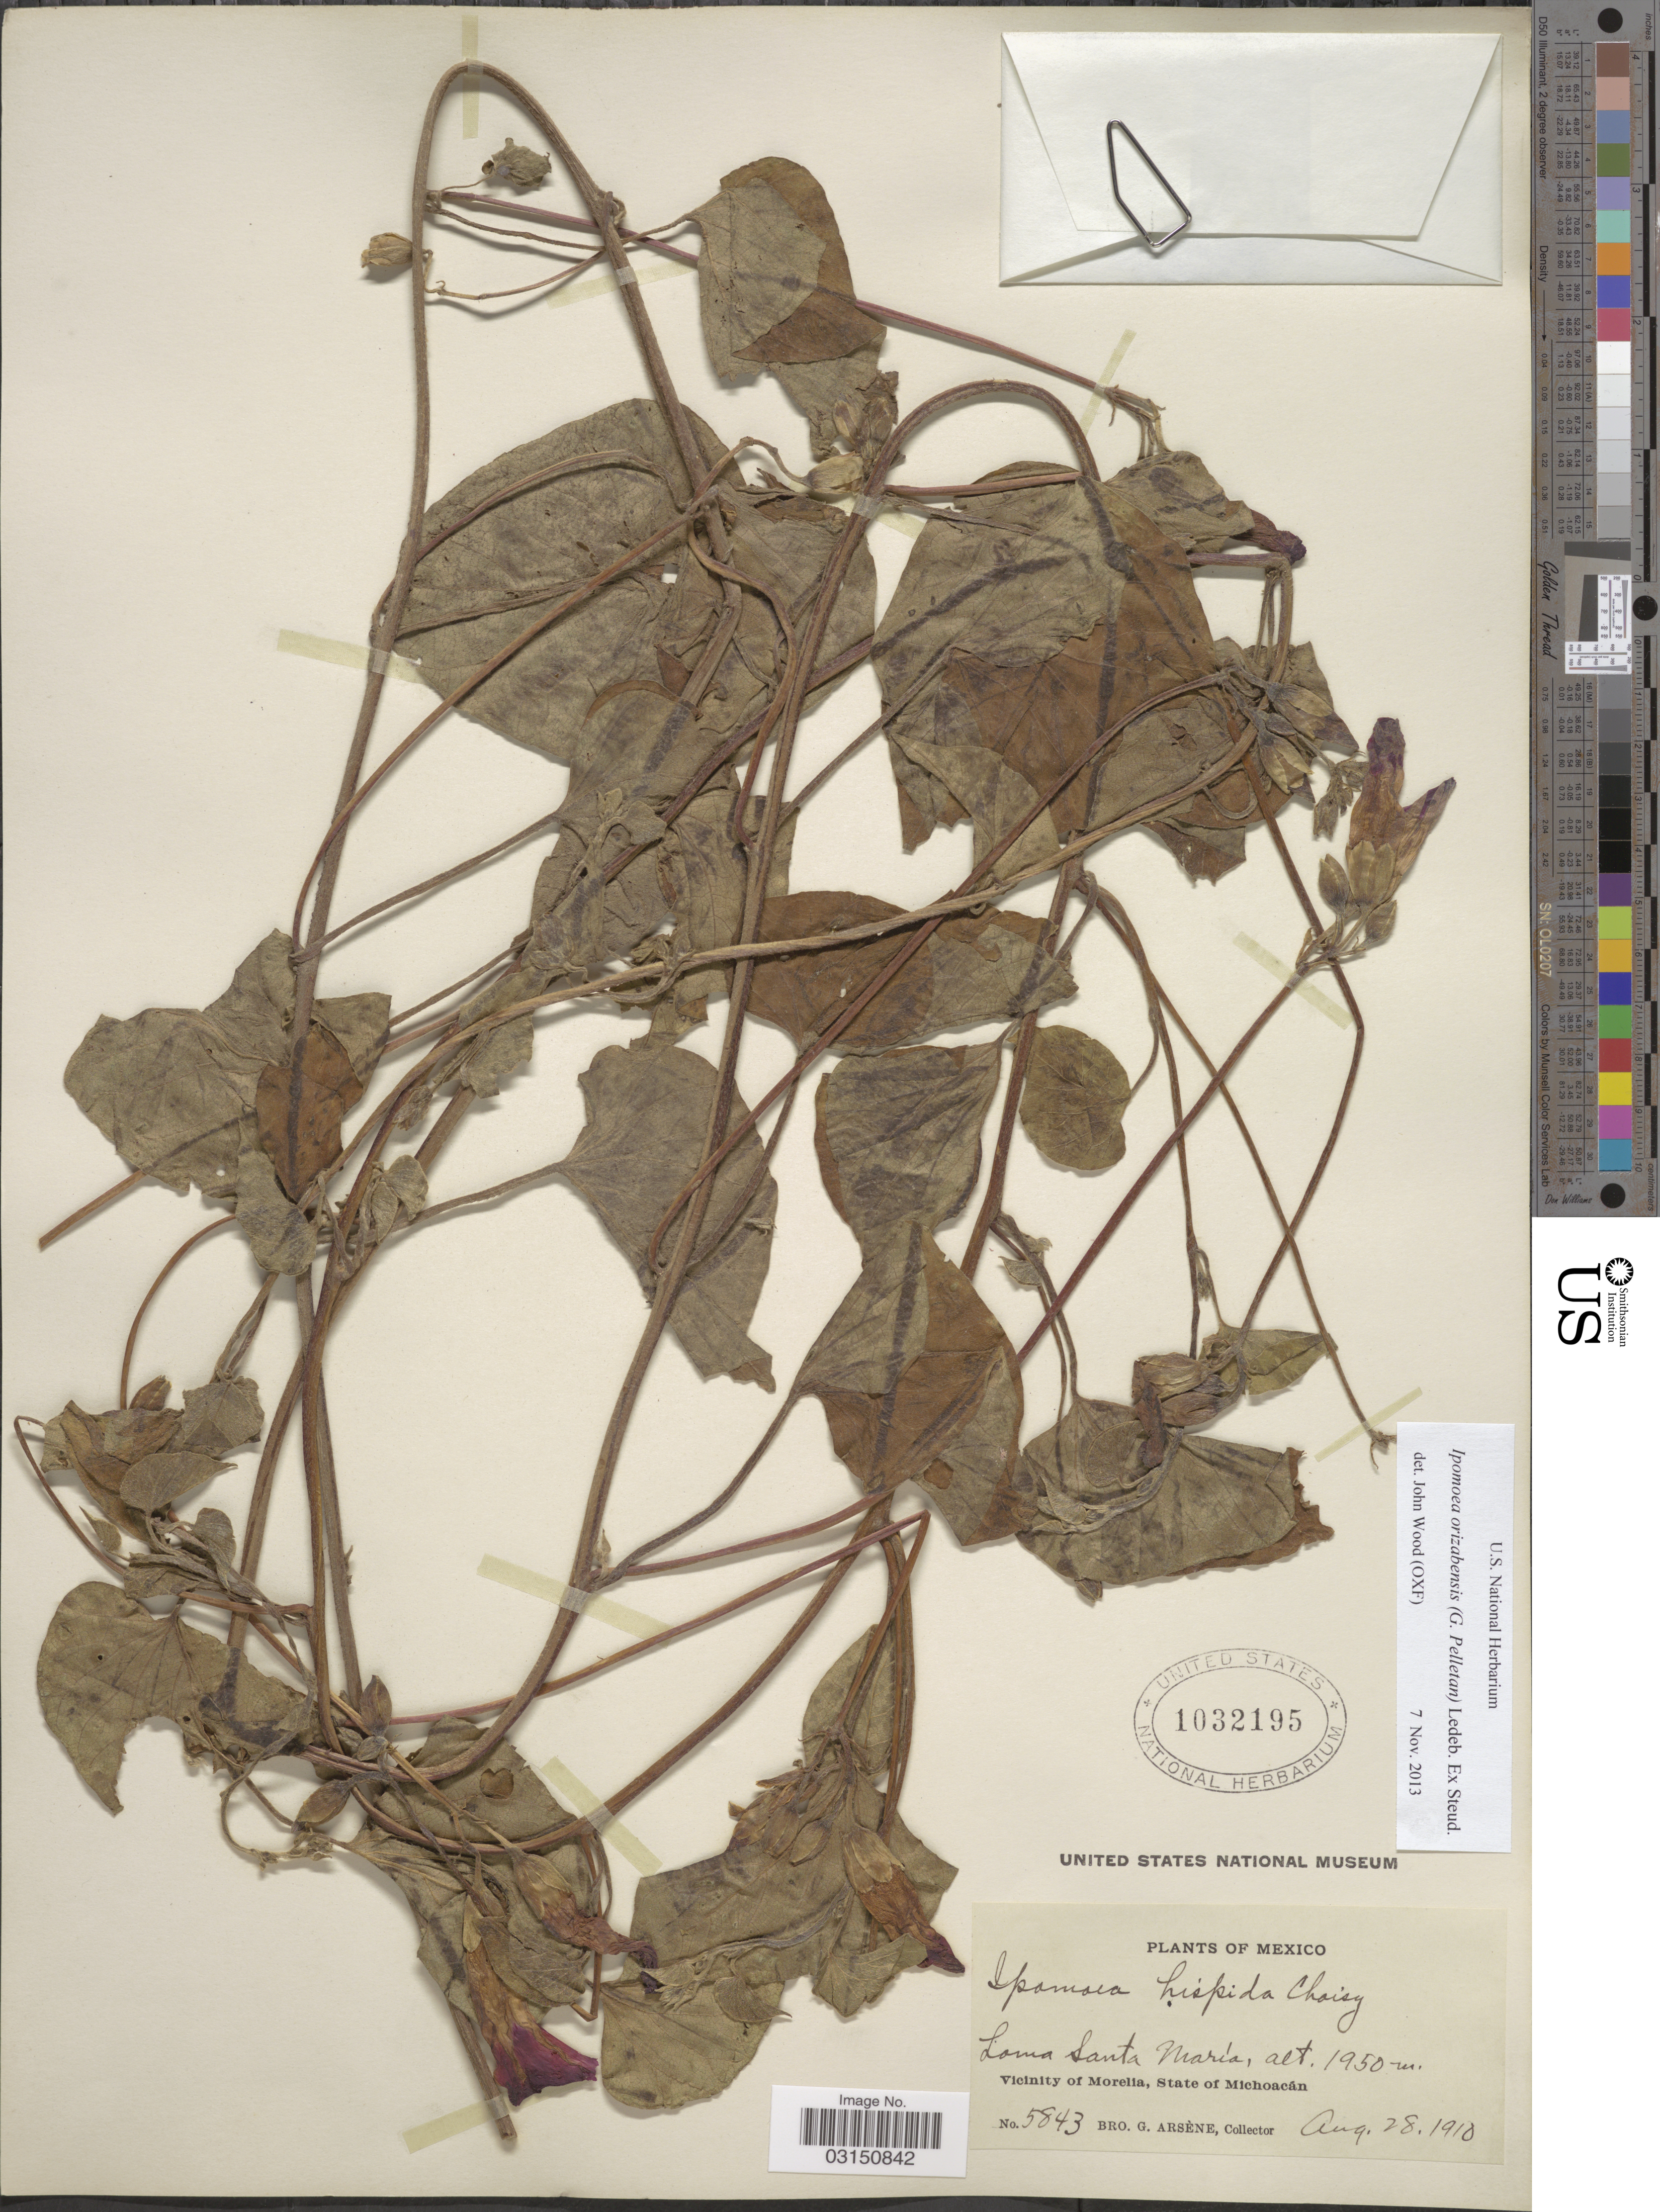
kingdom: Plantae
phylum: Tracheophyta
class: Magnoliopsida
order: Solanales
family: Convolvulaceae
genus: Ipomoea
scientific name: Ipomoea orizabensis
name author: (G. Pelletan) Ledeb. ex Steud.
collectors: Bro. G. Arsène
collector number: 5843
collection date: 1910-08-28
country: Mexico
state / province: Michoacán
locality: Loma Santa María. Vicinity of Morelia.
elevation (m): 1950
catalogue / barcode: US 1032195